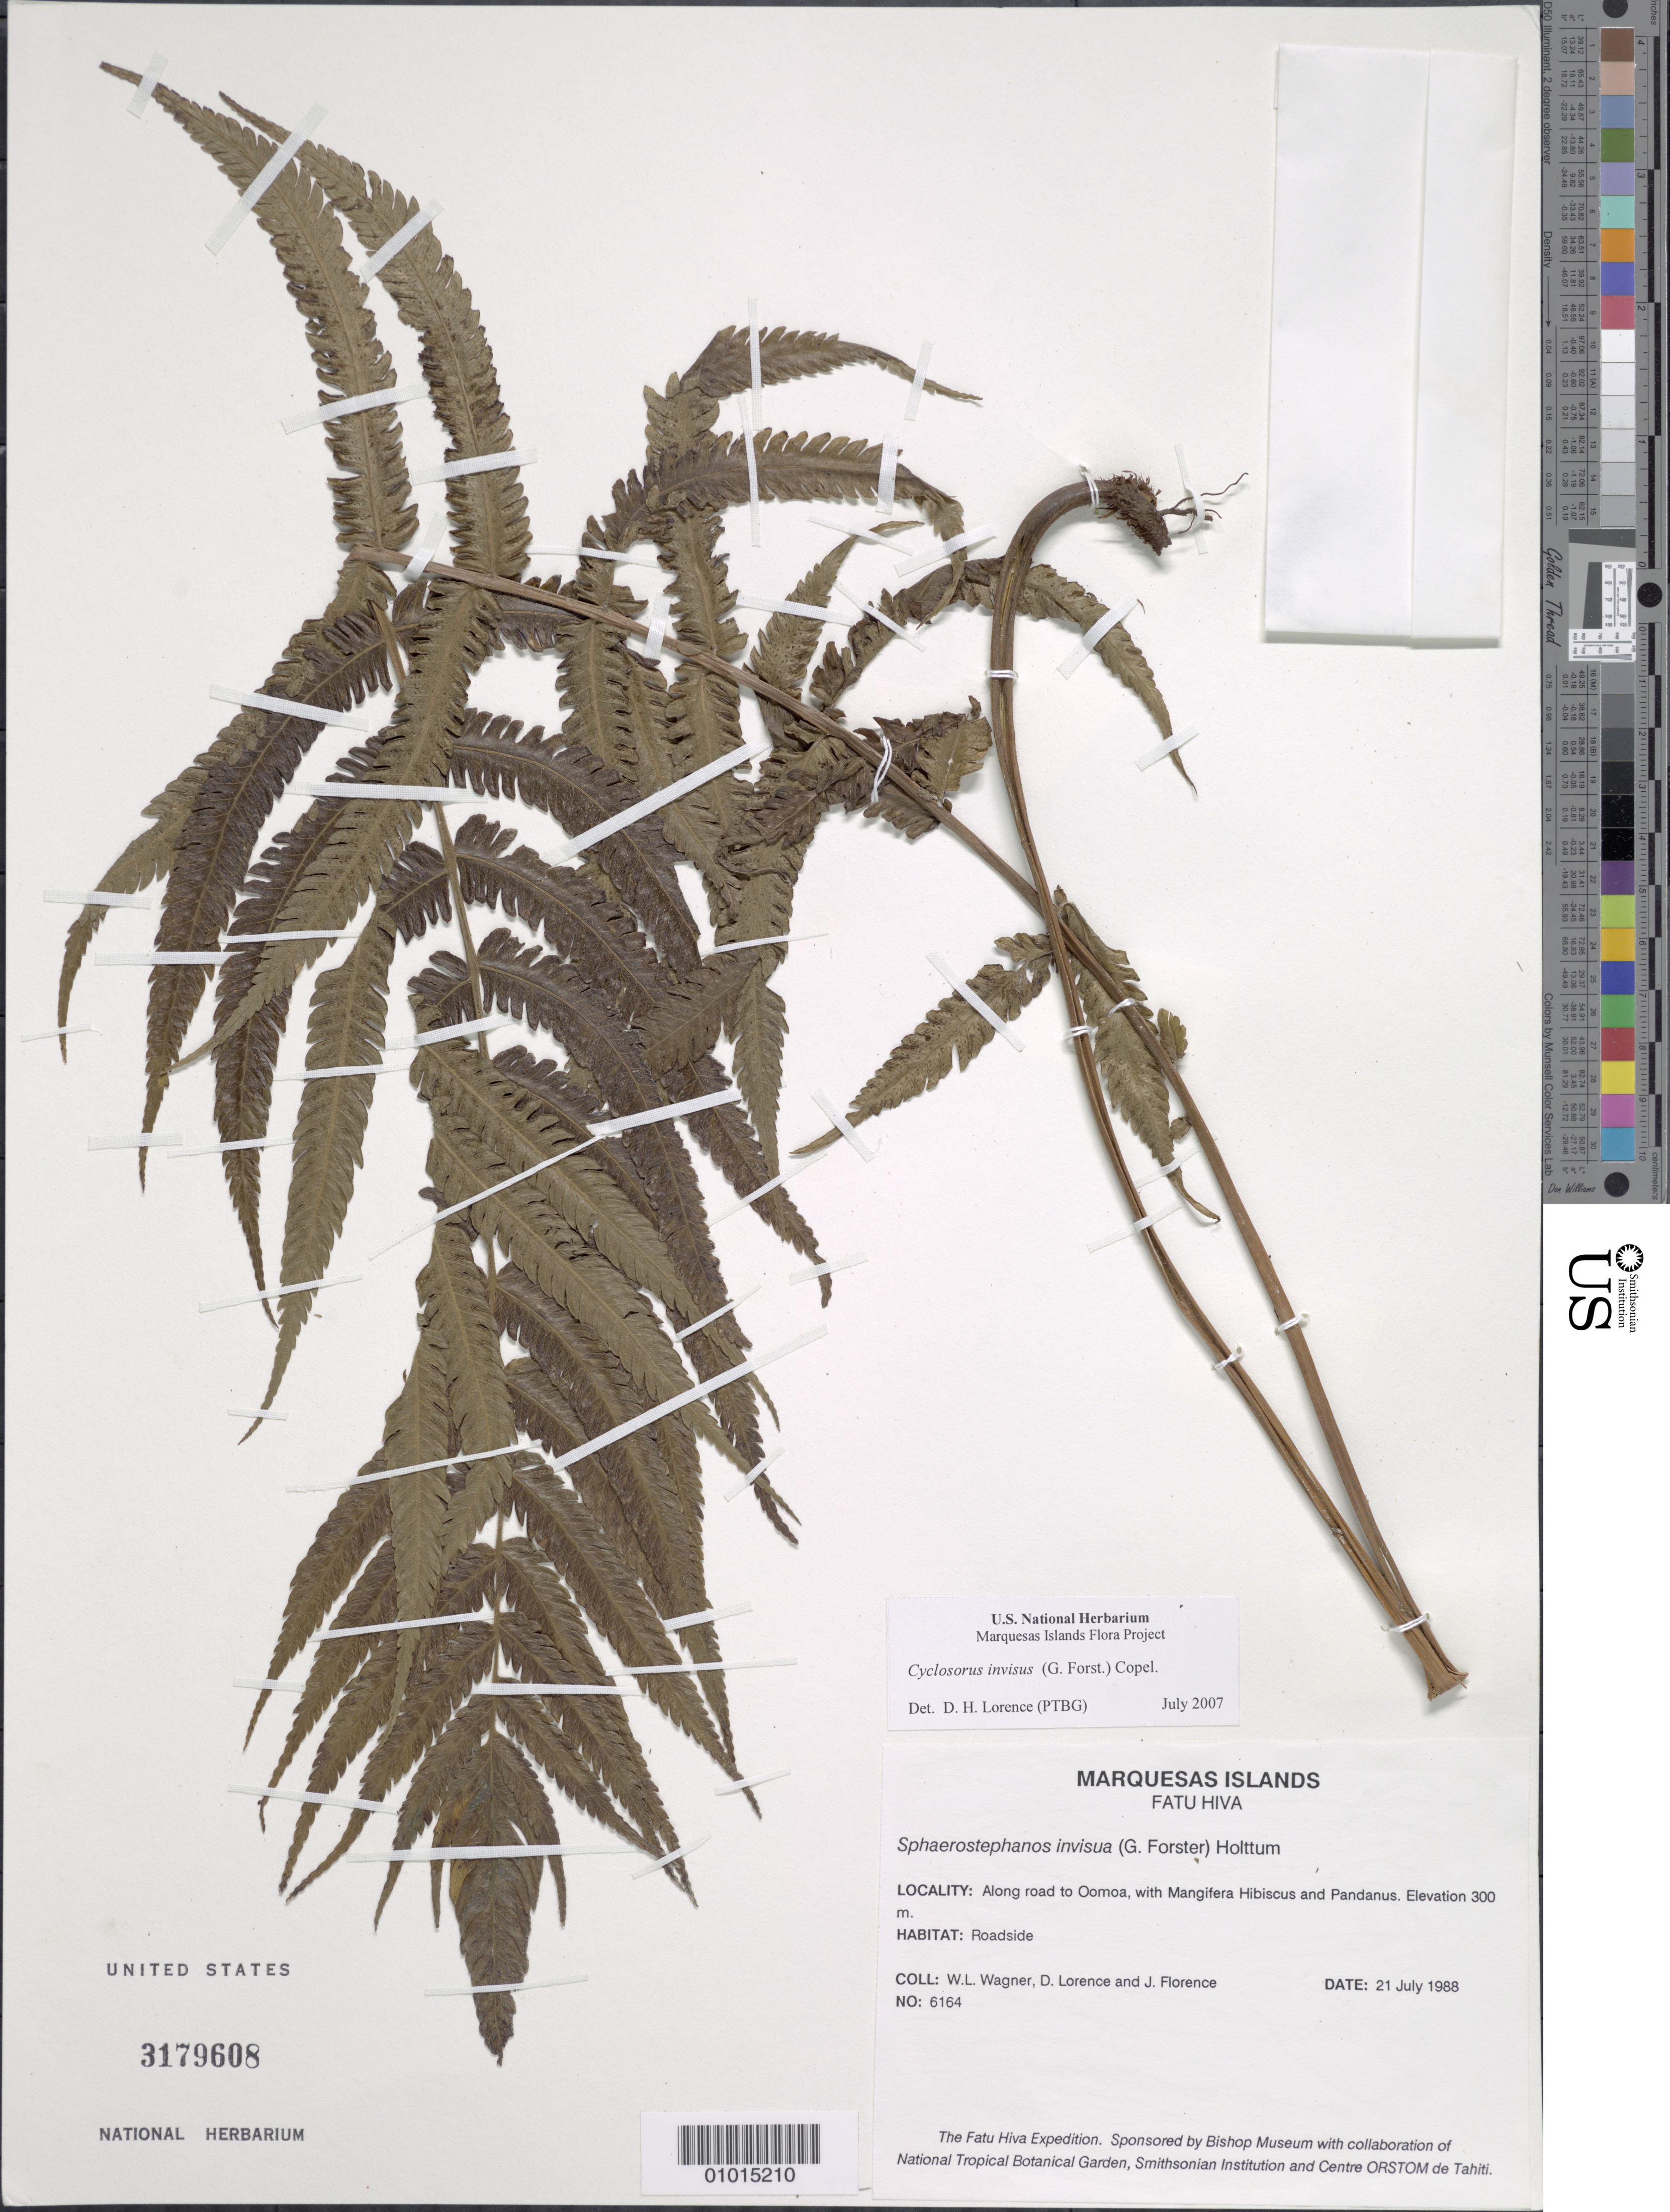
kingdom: Plantae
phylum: Tracheophyta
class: Polypodiopsida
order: Polypodiales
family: Thelypteridaceae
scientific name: Sphaerostephanos invisus x Plesioneuron marquesicum Holttum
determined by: Florence, J.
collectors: W. L. Wagner, D. Lorence & J. Florence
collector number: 6164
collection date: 1988-07-21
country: French Polynesia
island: Fatu Hiva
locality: along road to 'Omo'a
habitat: Roadside with Mangifera, Hibiscus, and Pandanus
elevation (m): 300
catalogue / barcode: US 3179608